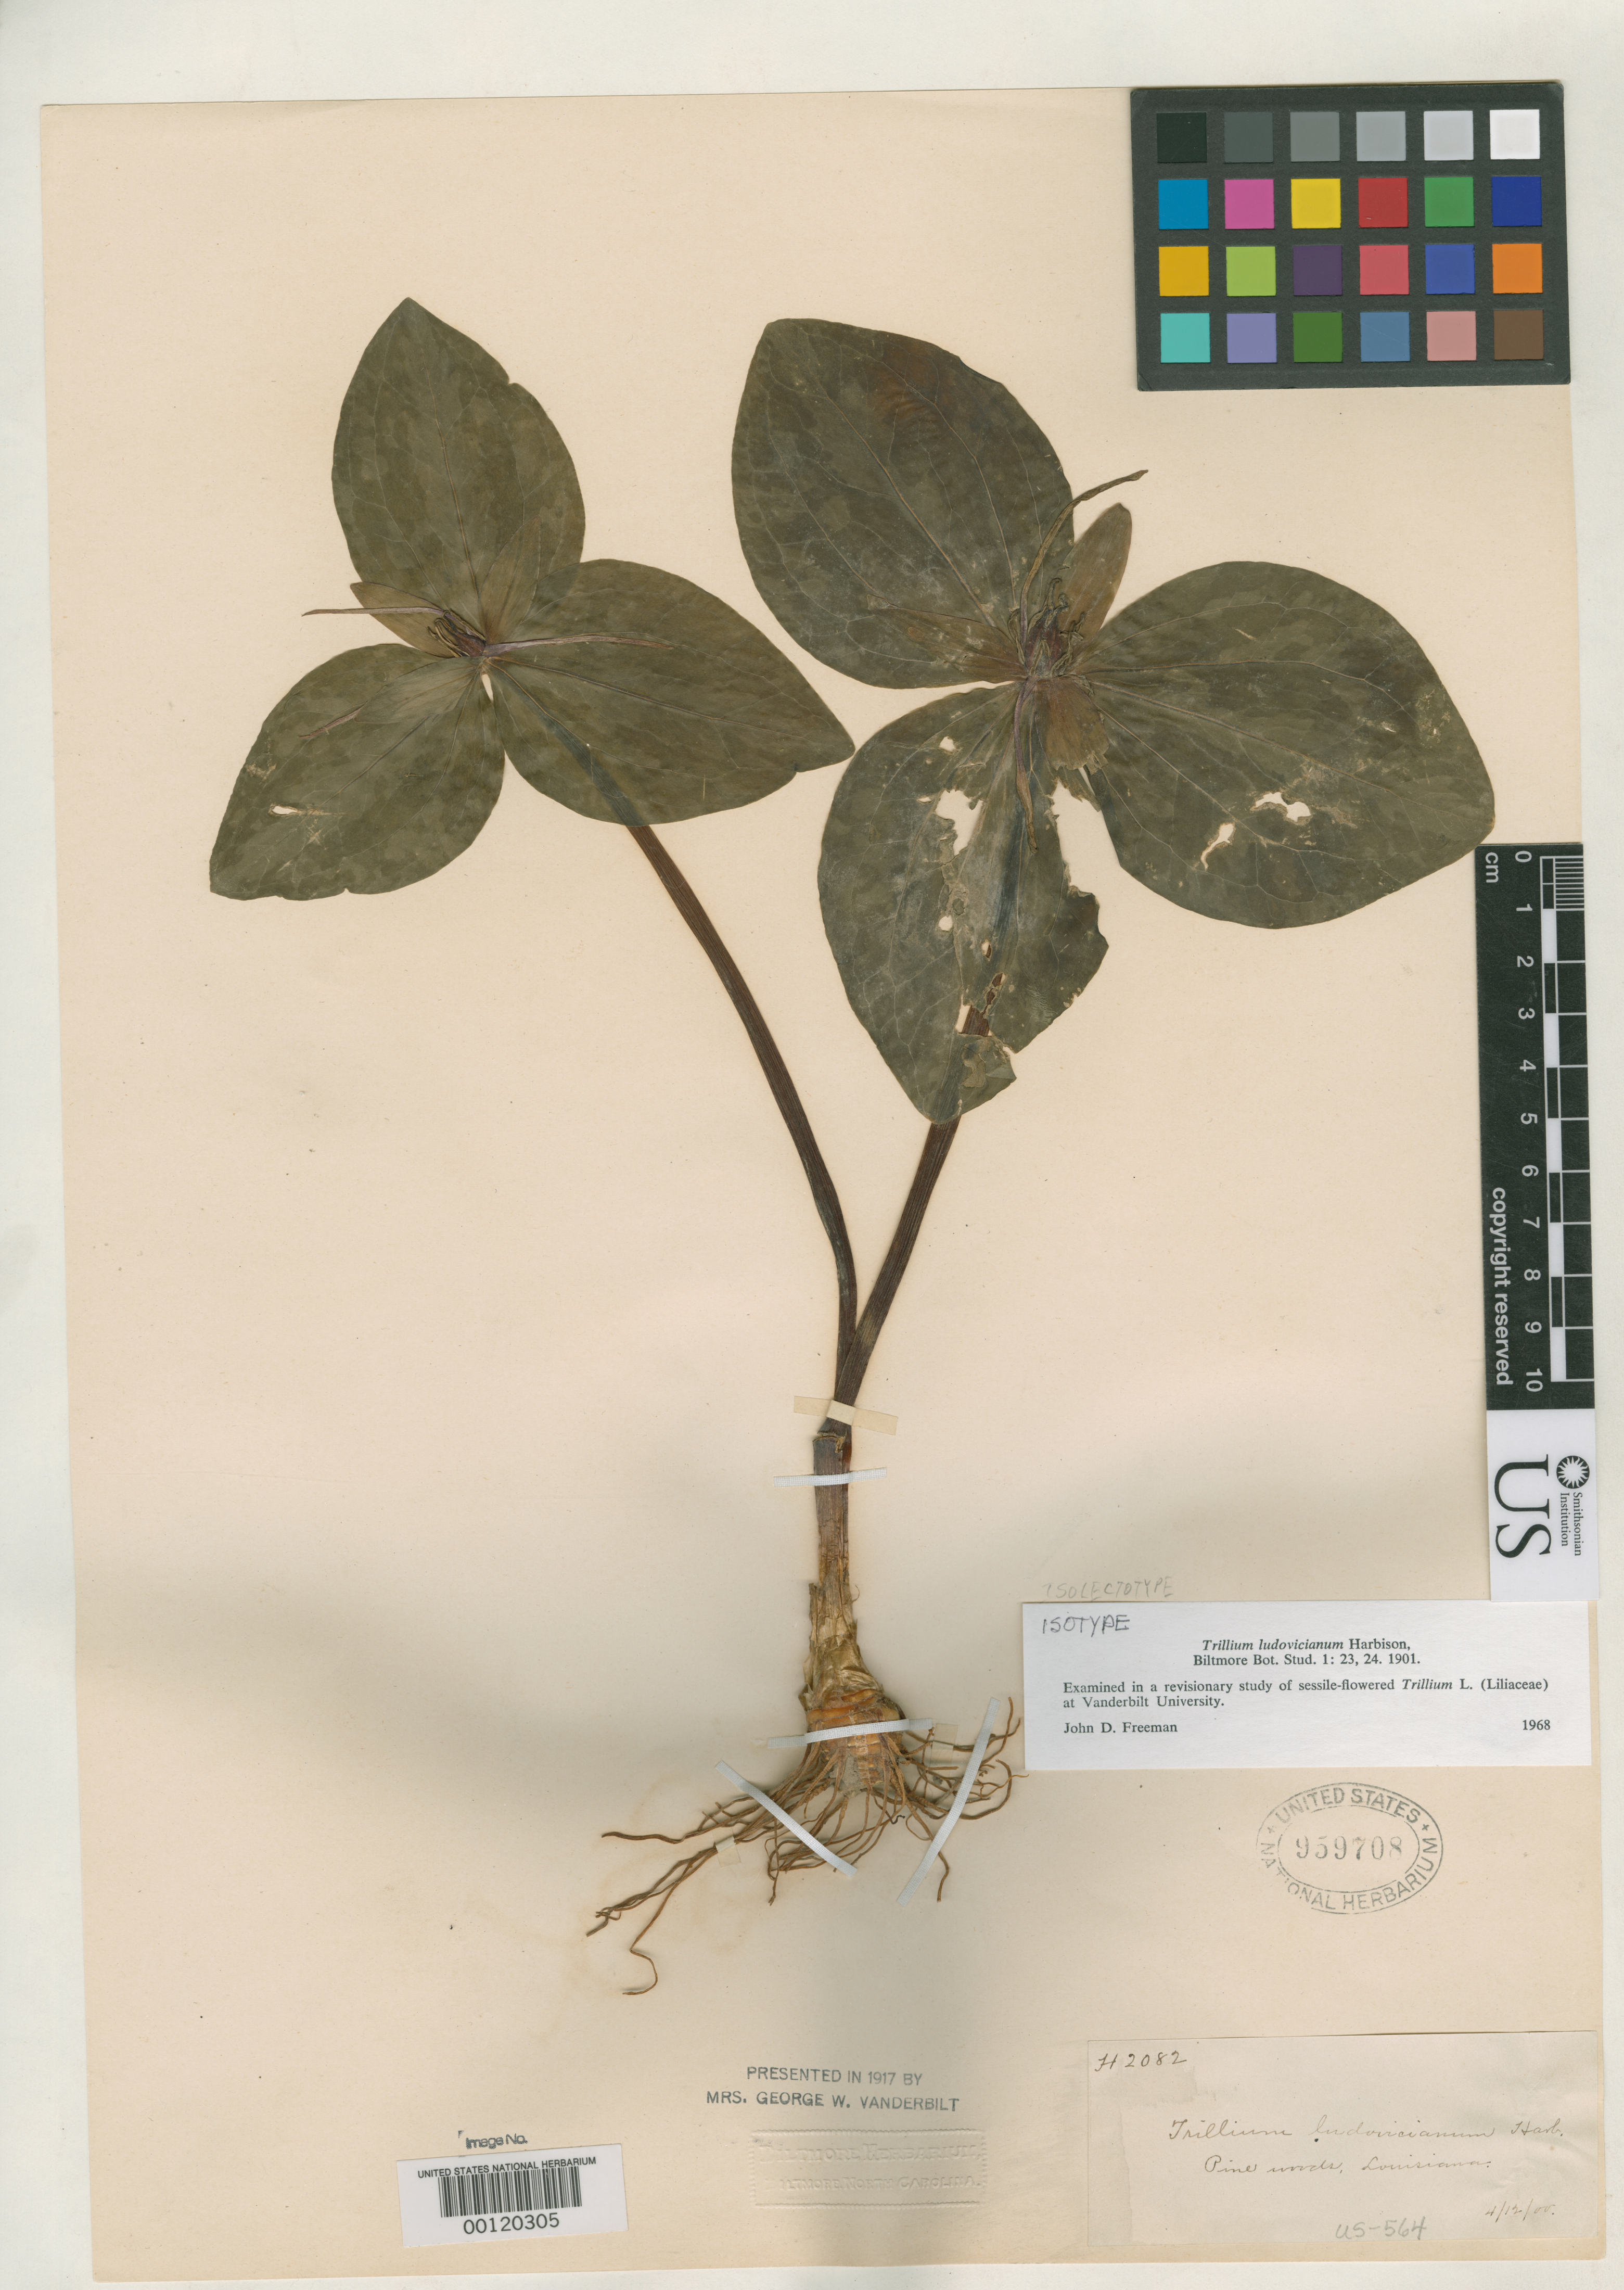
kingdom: Plantae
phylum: Tracheophyta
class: Liliopsida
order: Liliales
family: Melanthiaceae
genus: Trillium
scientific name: Trillium ludovicianum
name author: Harb.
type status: Isosyntype; Isolectotype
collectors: T. Harbison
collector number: Biltmore Herb. 2082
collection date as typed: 4/12/00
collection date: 1900-04-12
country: United States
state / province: Louisiana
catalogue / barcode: US 959708